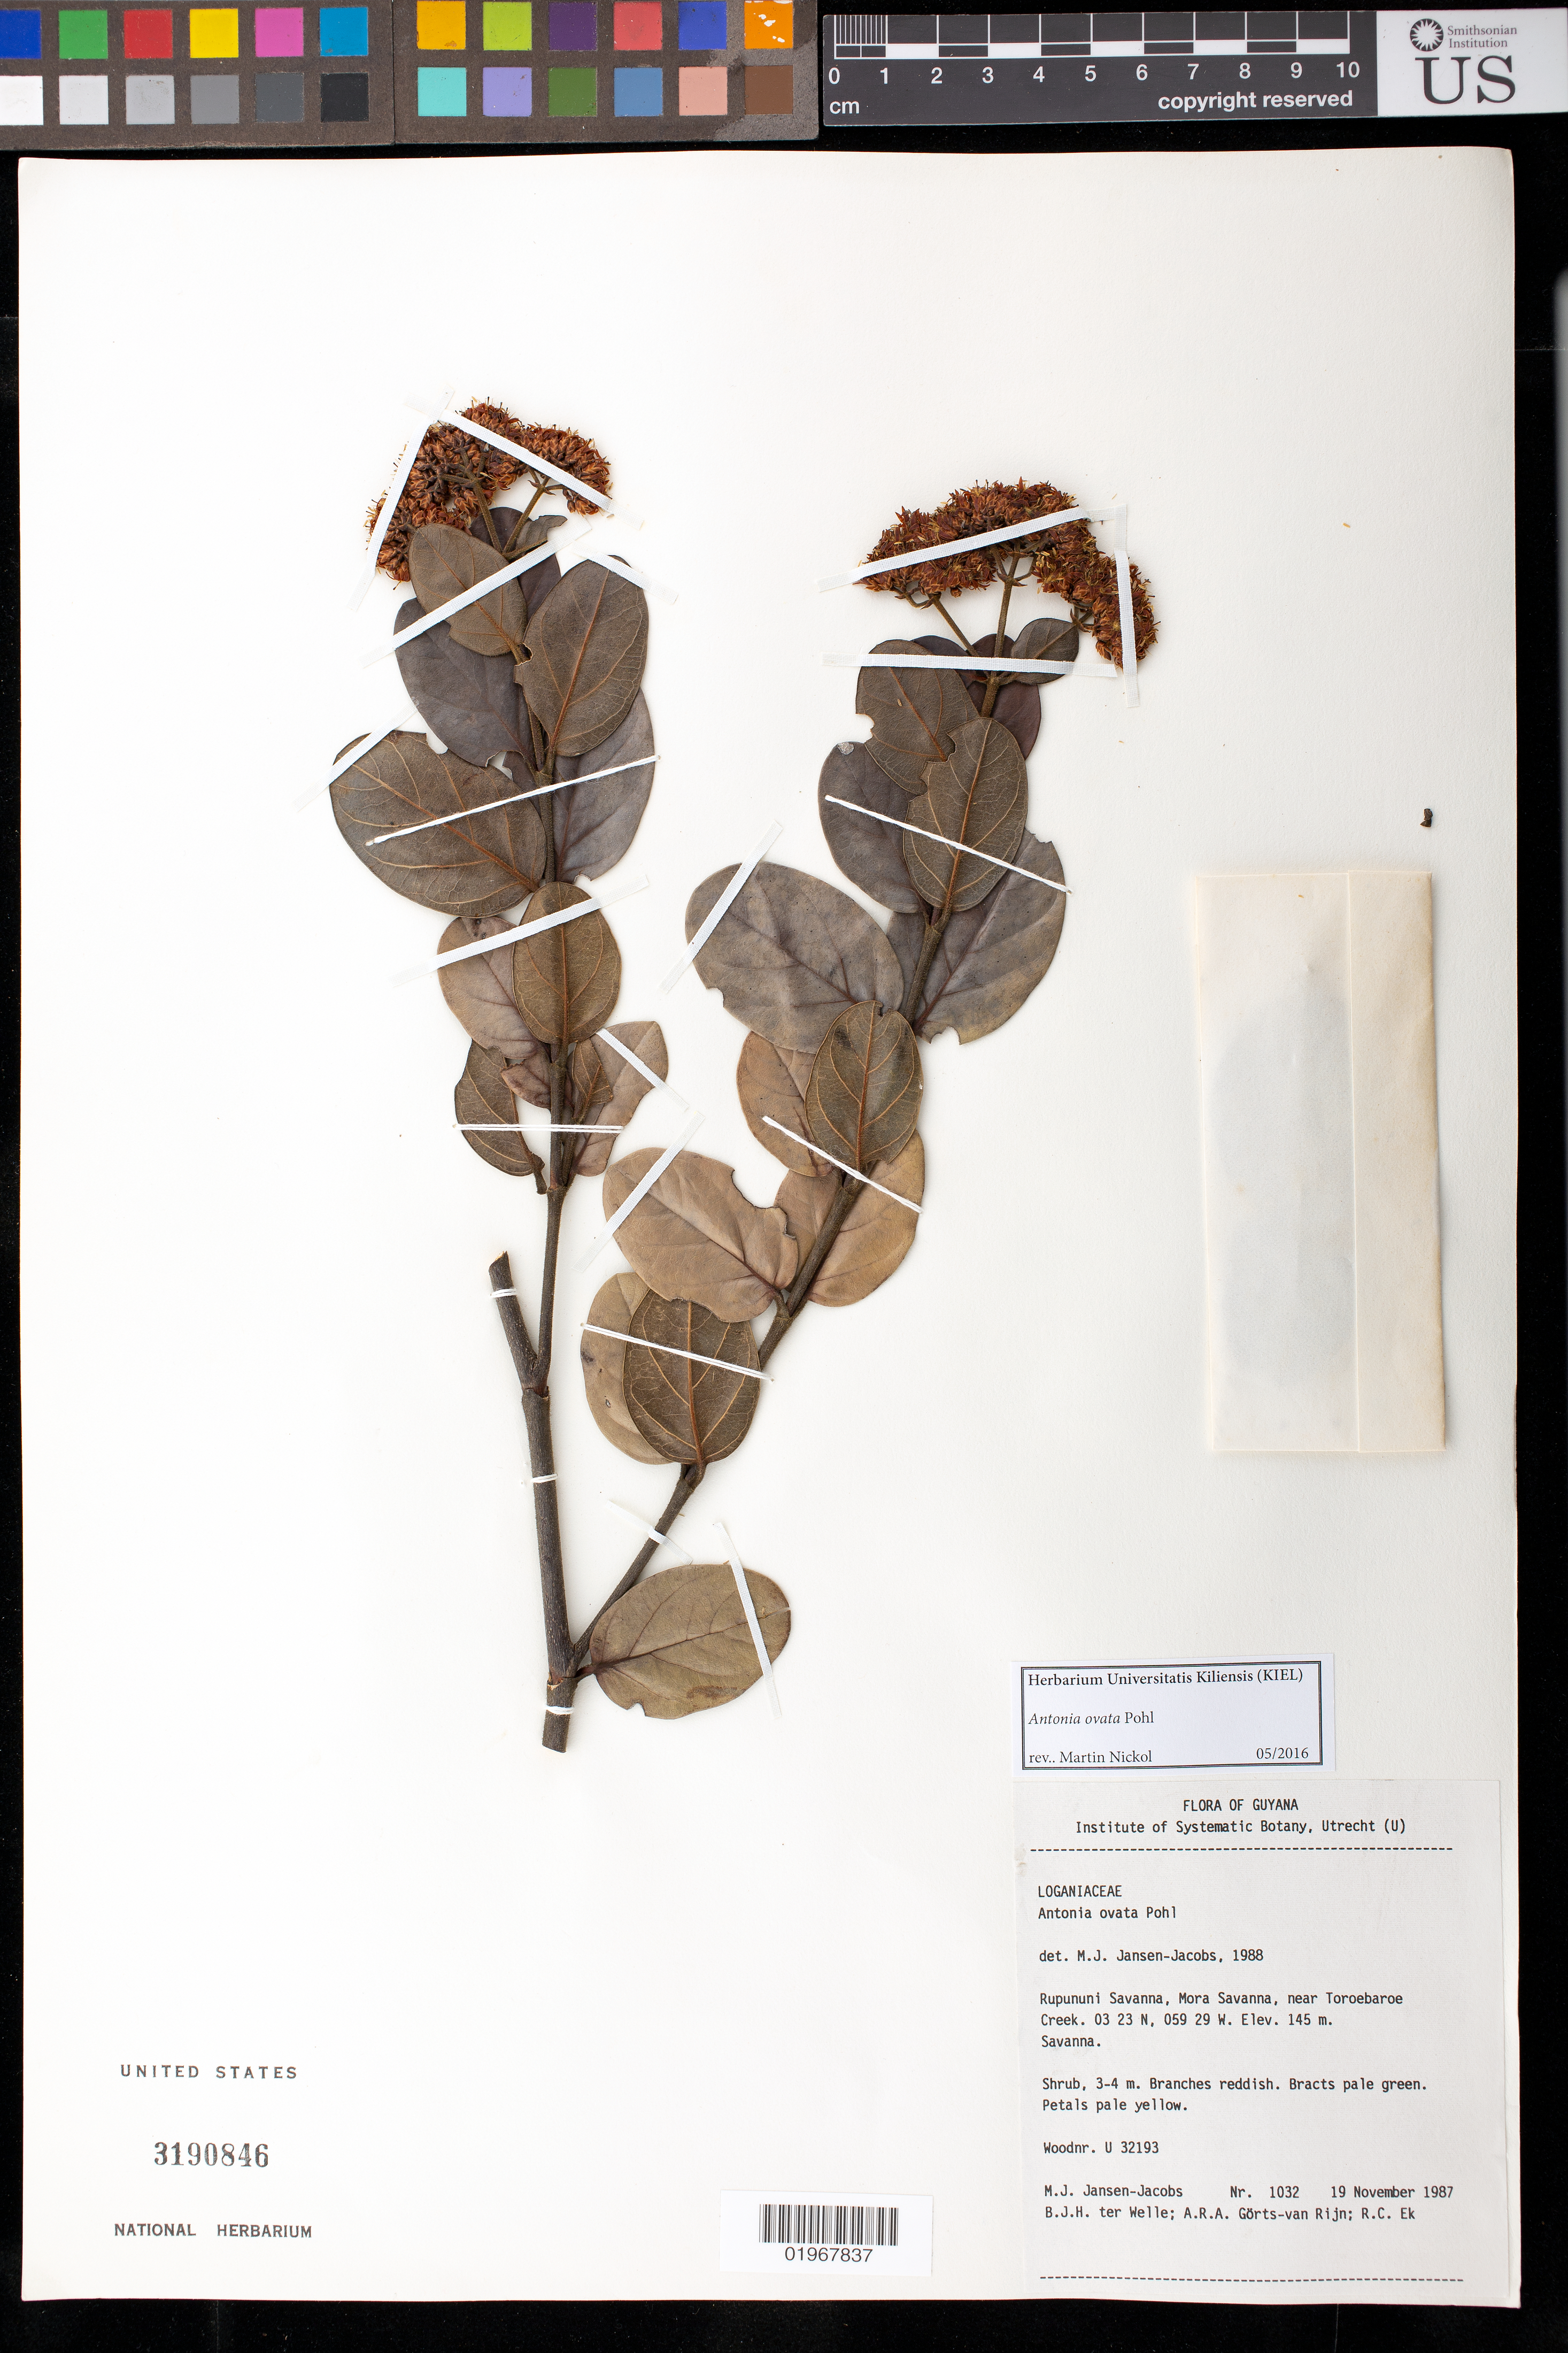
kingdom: Plantae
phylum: Tracheophyta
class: Magnoliopsida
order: Gentianales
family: Loganiaceae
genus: Antonia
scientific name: Antonia ovata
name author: Pohl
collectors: M. J. Jansen-Jacobs, B. Welle, A. .R. A. Görts-van Rijn & R. C. Ek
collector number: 1032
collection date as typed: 19-Nov-87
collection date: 1987-11-19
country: Guyana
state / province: U. Takutu-U. Essequibo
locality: Rupununi Savanna, Mora Savanna, near Toroebaroe Creek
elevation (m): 145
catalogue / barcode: US 3190846